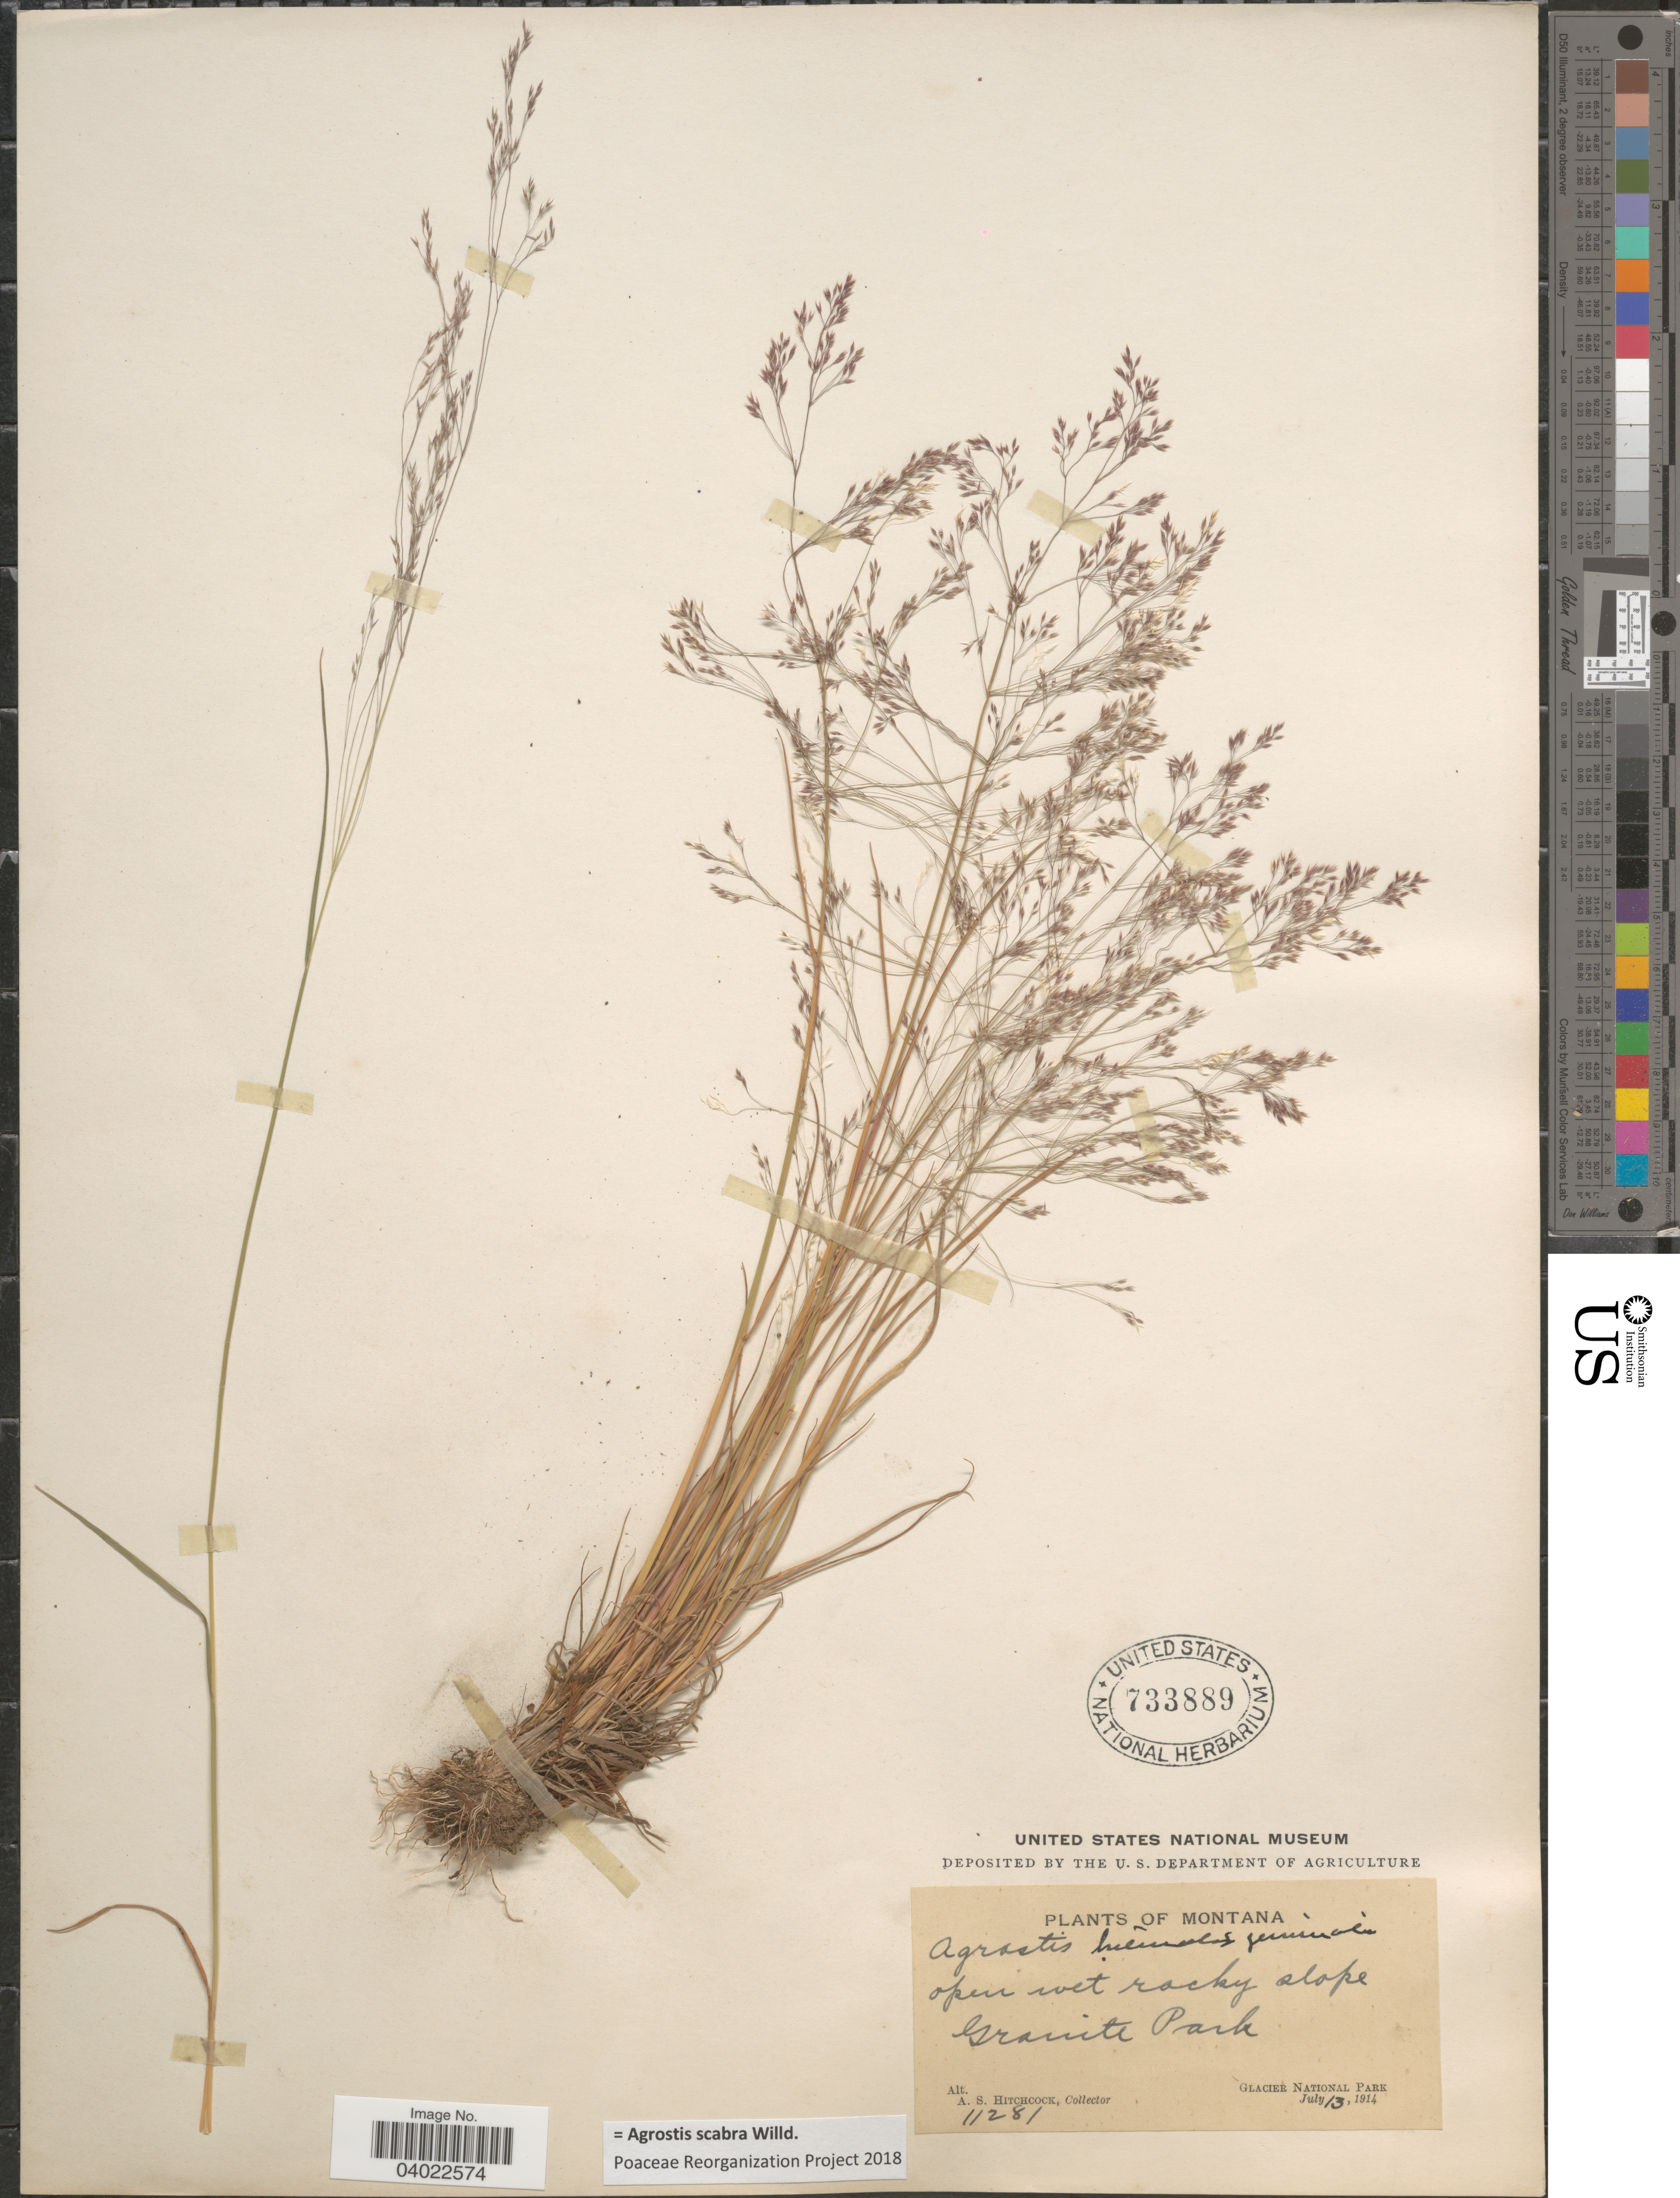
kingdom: Plantae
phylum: Tracheophyta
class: Liliopsida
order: Poales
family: Poaceae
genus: Agrostis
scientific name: Agrostis scabra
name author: Willd.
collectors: A. S. Hitchcock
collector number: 11281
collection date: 1914-07-13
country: United States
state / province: Montana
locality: Granite Park. Glacier National Park.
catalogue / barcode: US 733889